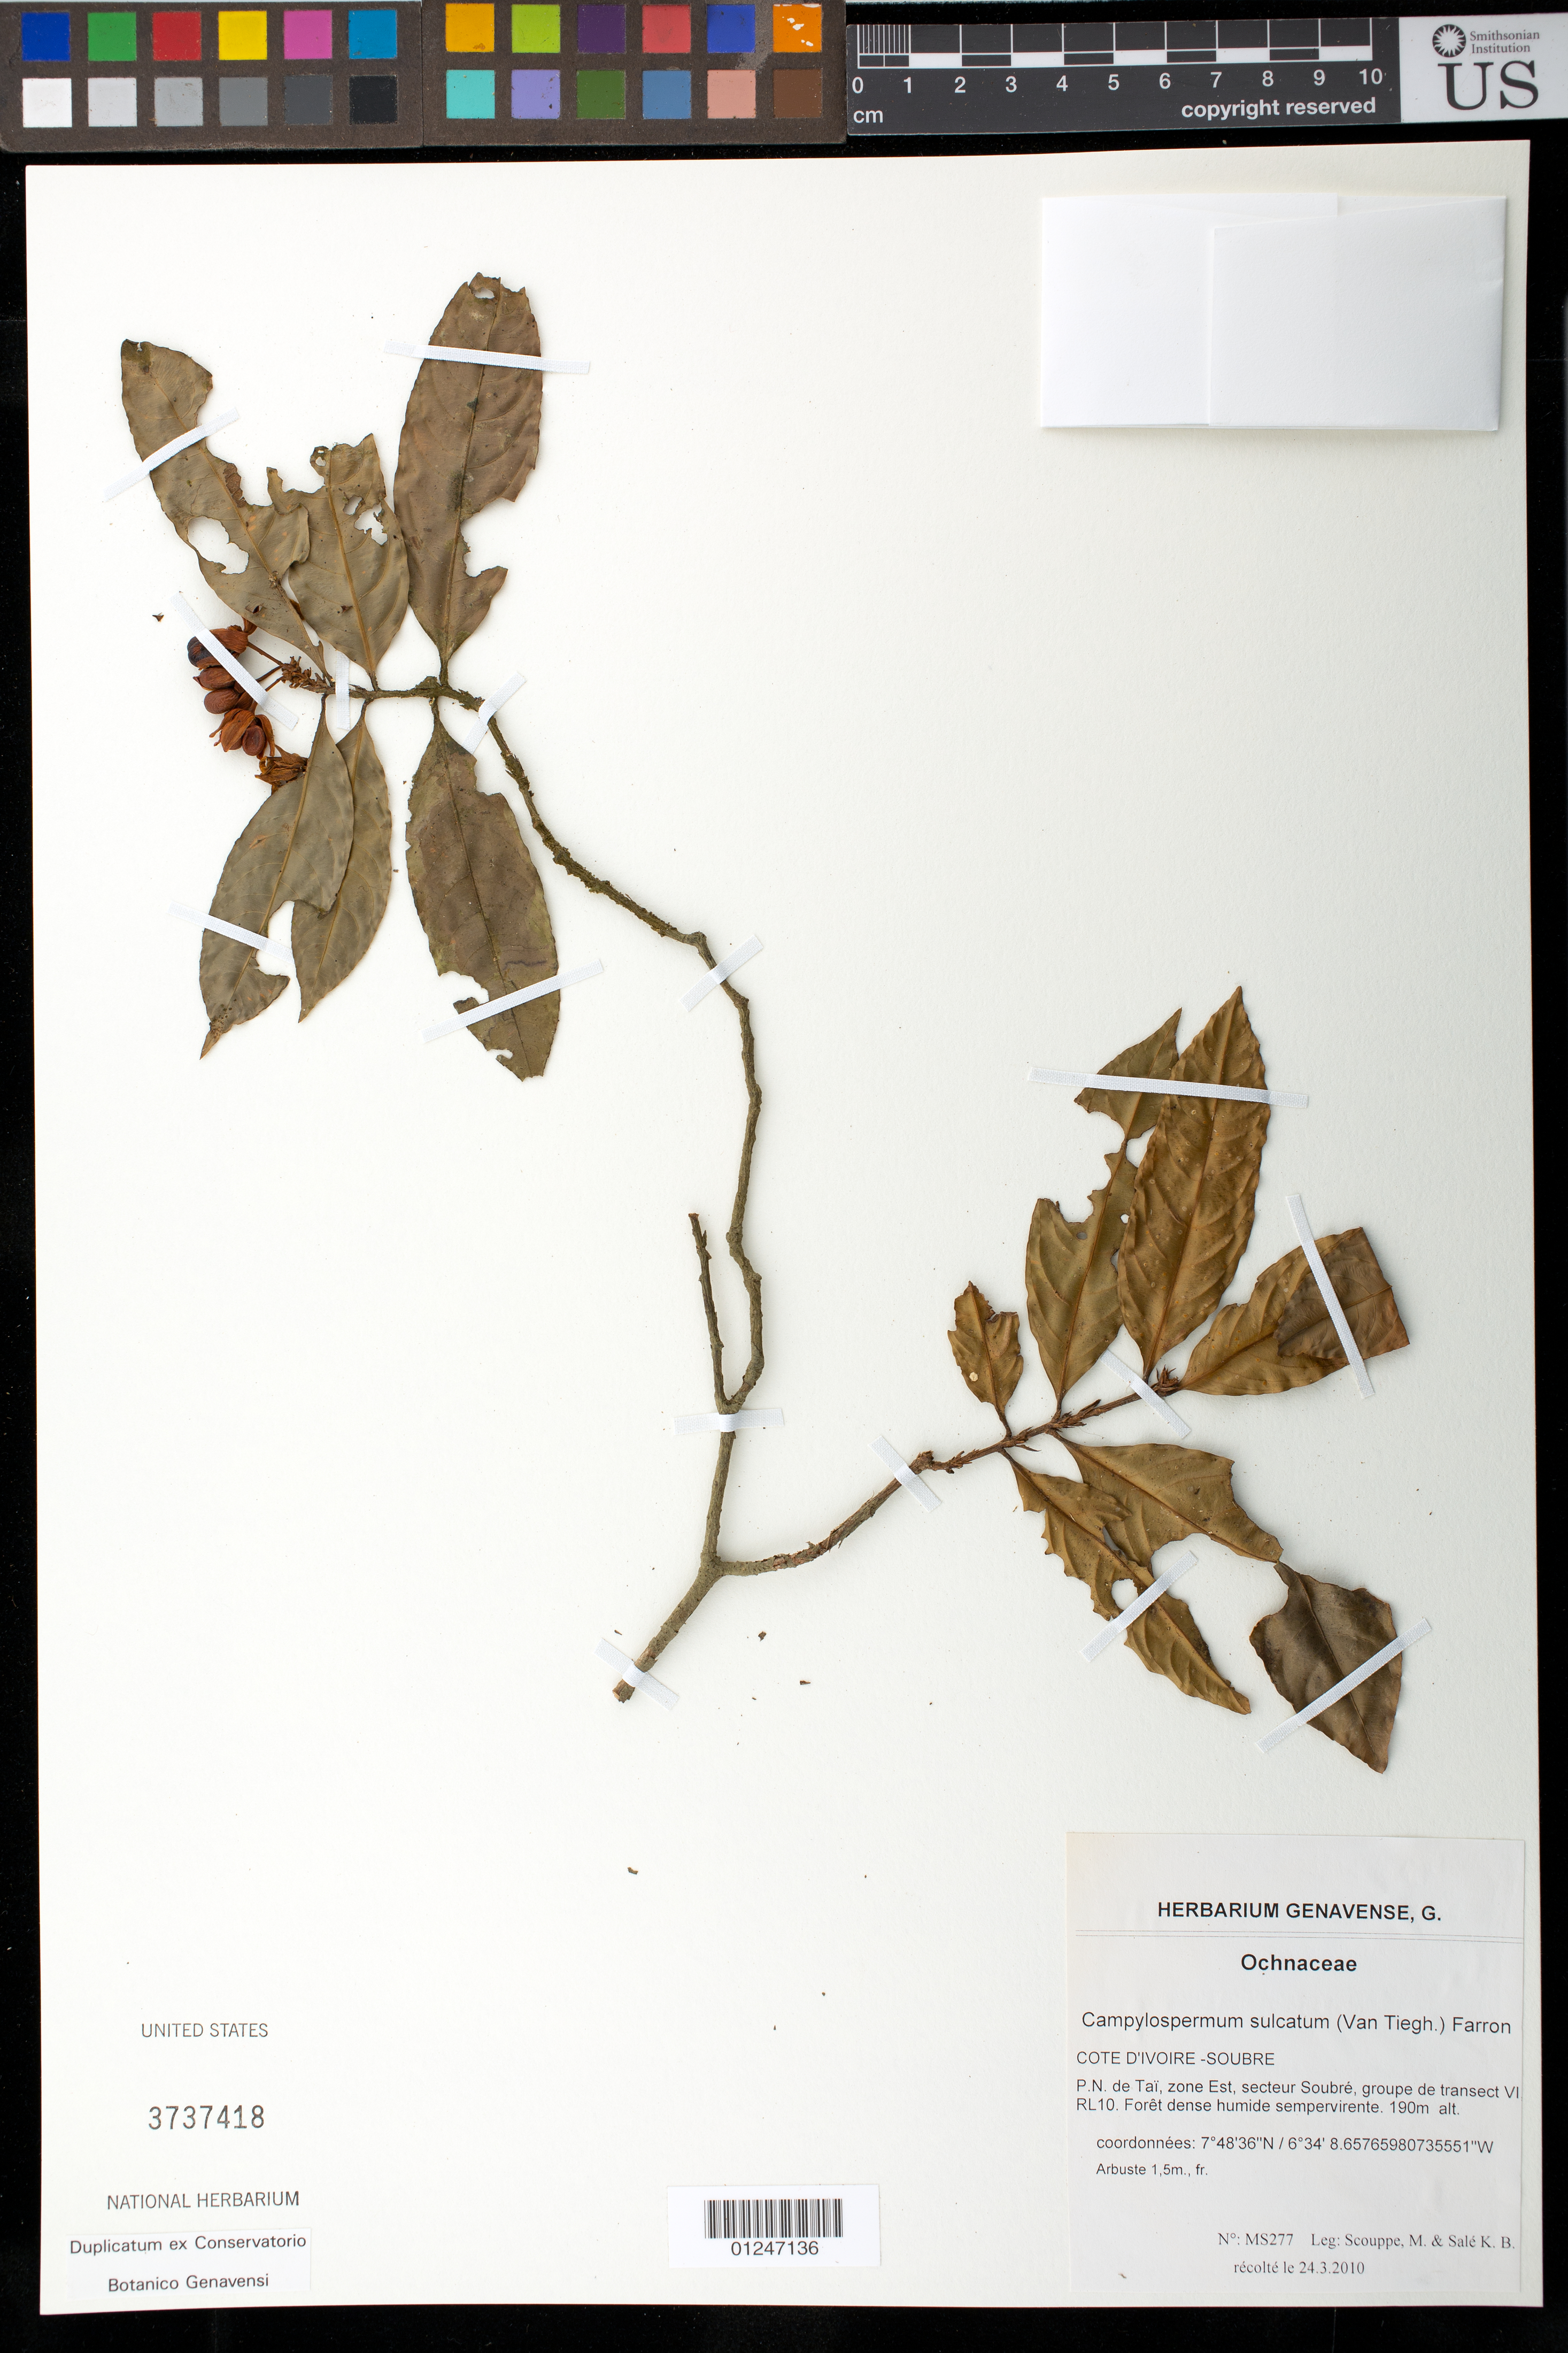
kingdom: Plantae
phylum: Tracheophyta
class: Magnoliopsida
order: Malpighiales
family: Ochnaceae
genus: Campylospermum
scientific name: Campylospermum sulcatum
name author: (Tiegh.) Farron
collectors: M. Scouppe & K. Sale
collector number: MS277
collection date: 2010-03-24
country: Ivory Coast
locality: Côte d'Ivoire- Soubre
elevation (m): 190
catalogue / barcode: US 3737418